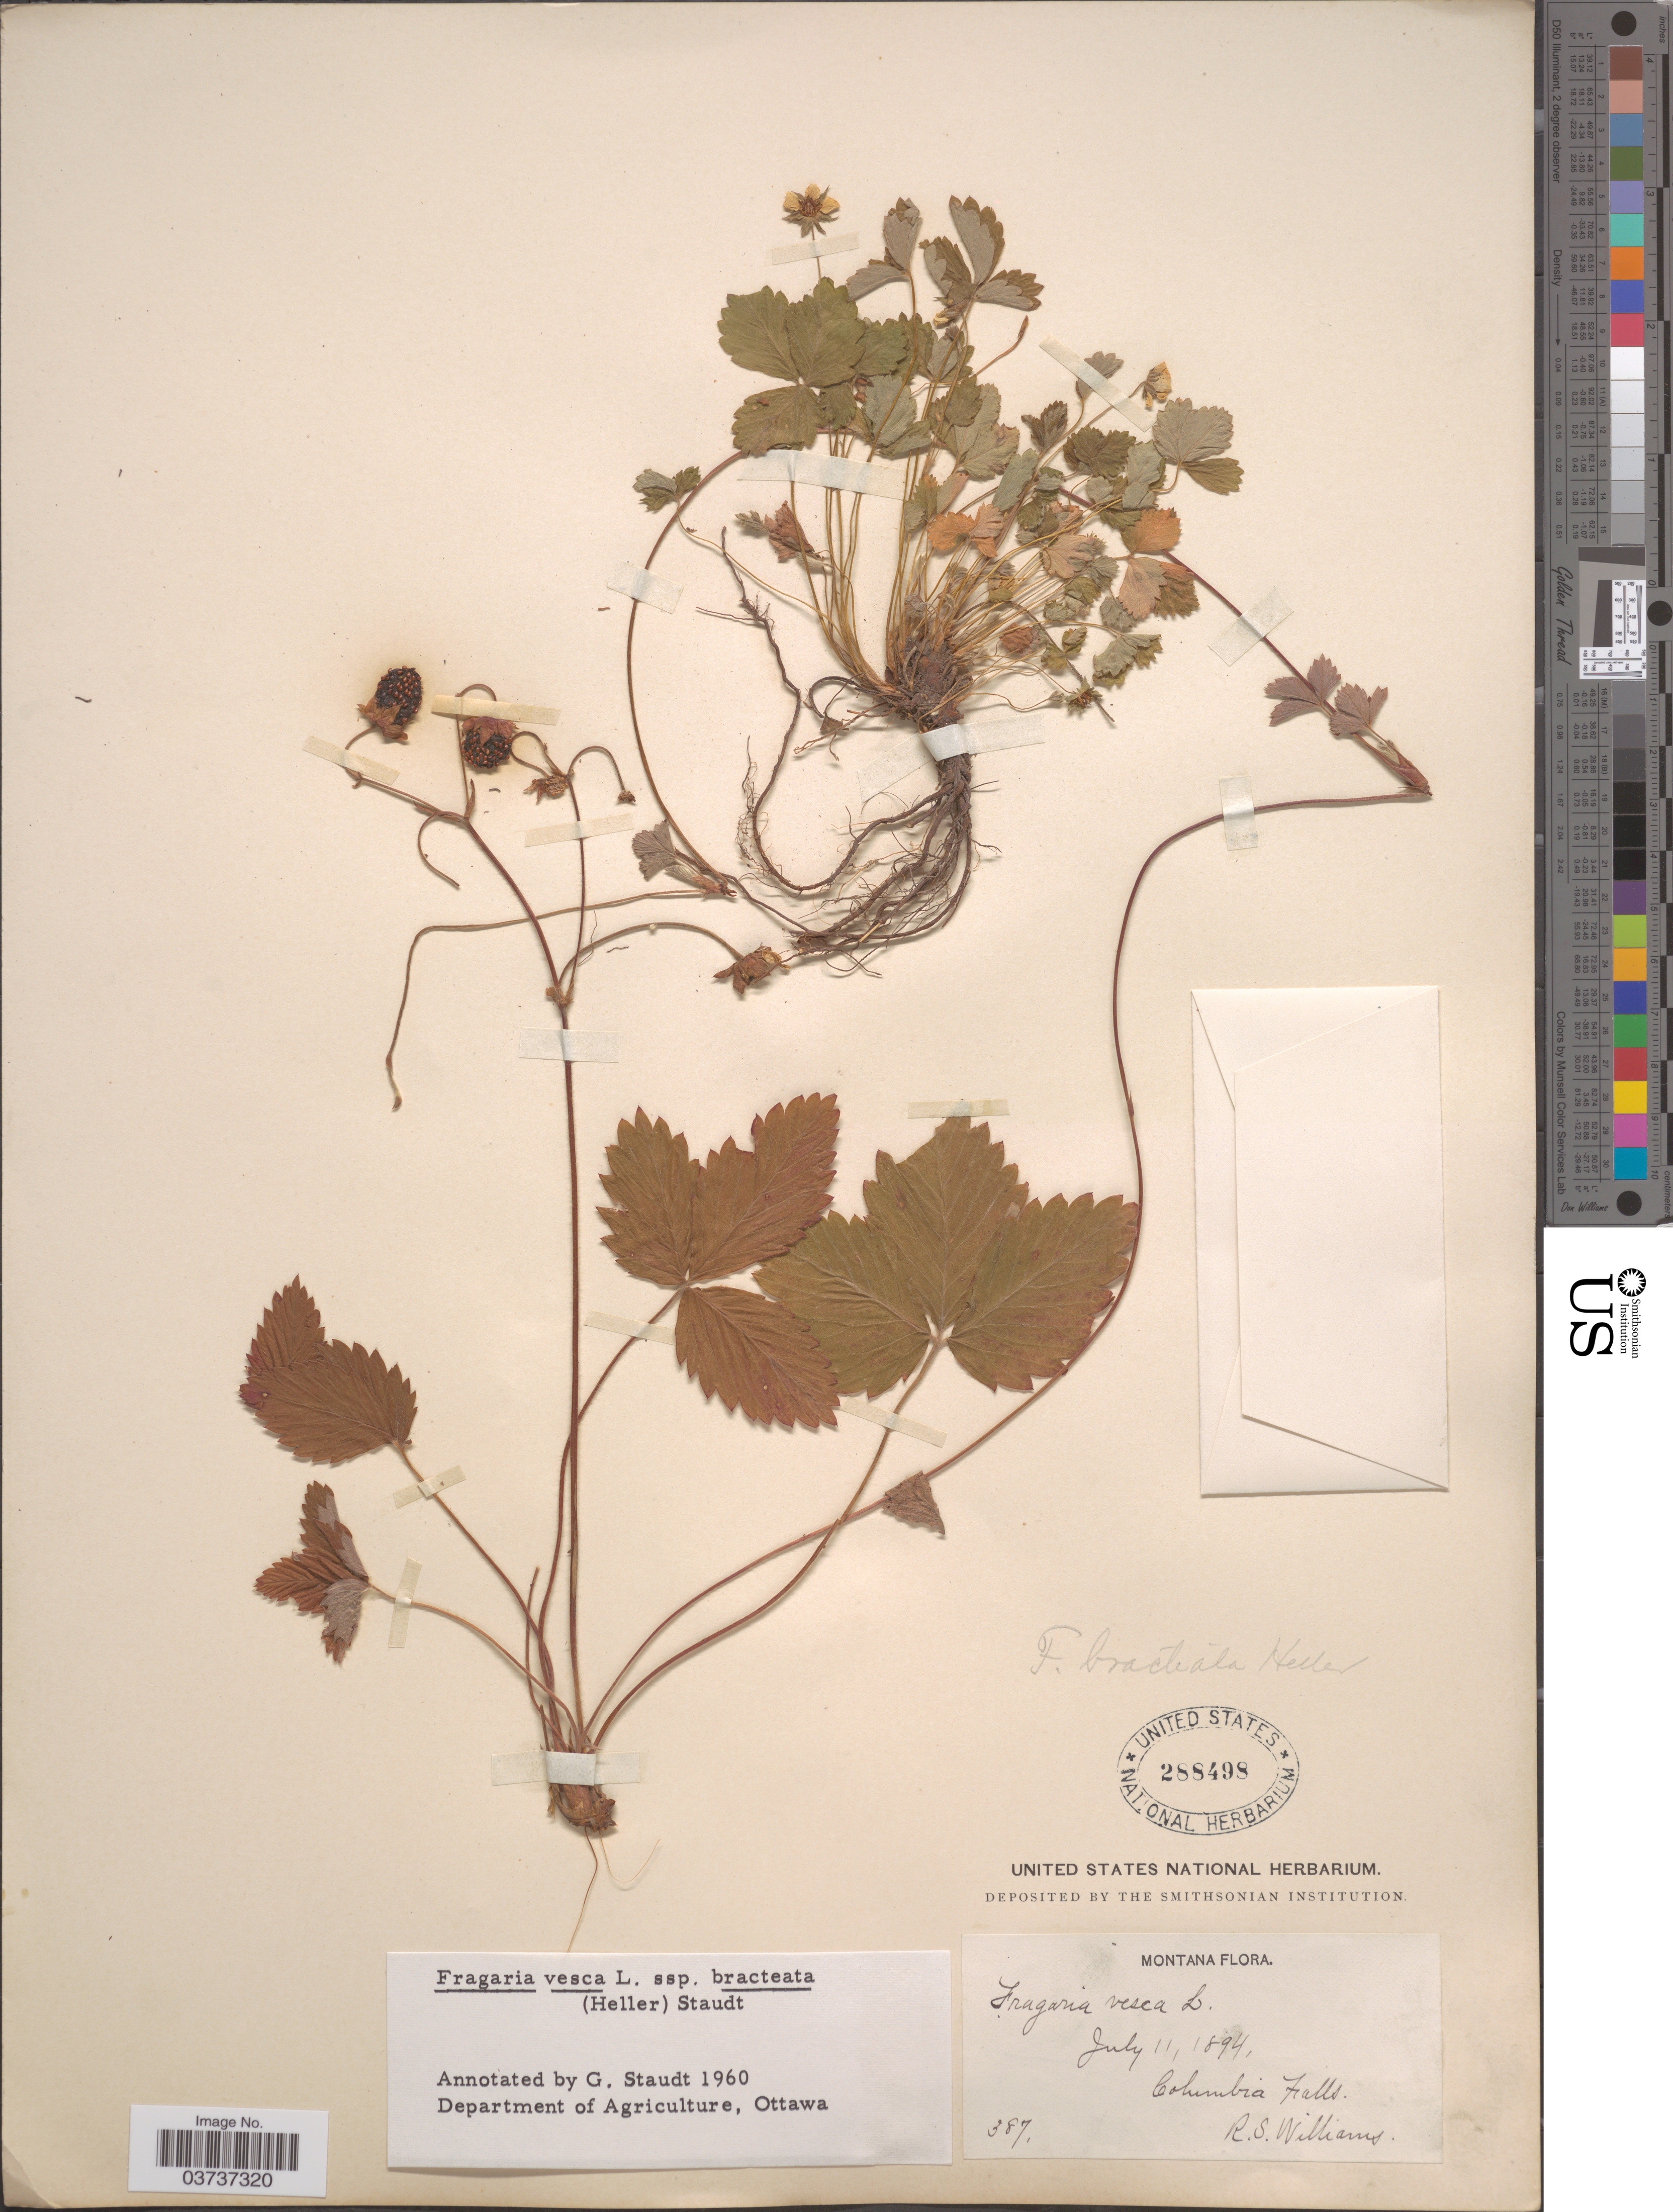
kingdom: Plantae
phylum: Tracheophyta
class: Magnoliopsida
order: Rosales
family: Rosaceae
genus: Fragaria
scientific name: Fragaria vesca subsp. bracteata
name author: L.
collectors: R. S. Williams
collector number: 387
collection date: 1894-07-11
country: United States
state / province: Montana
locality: Columbia Falls.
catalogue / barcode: US 288498